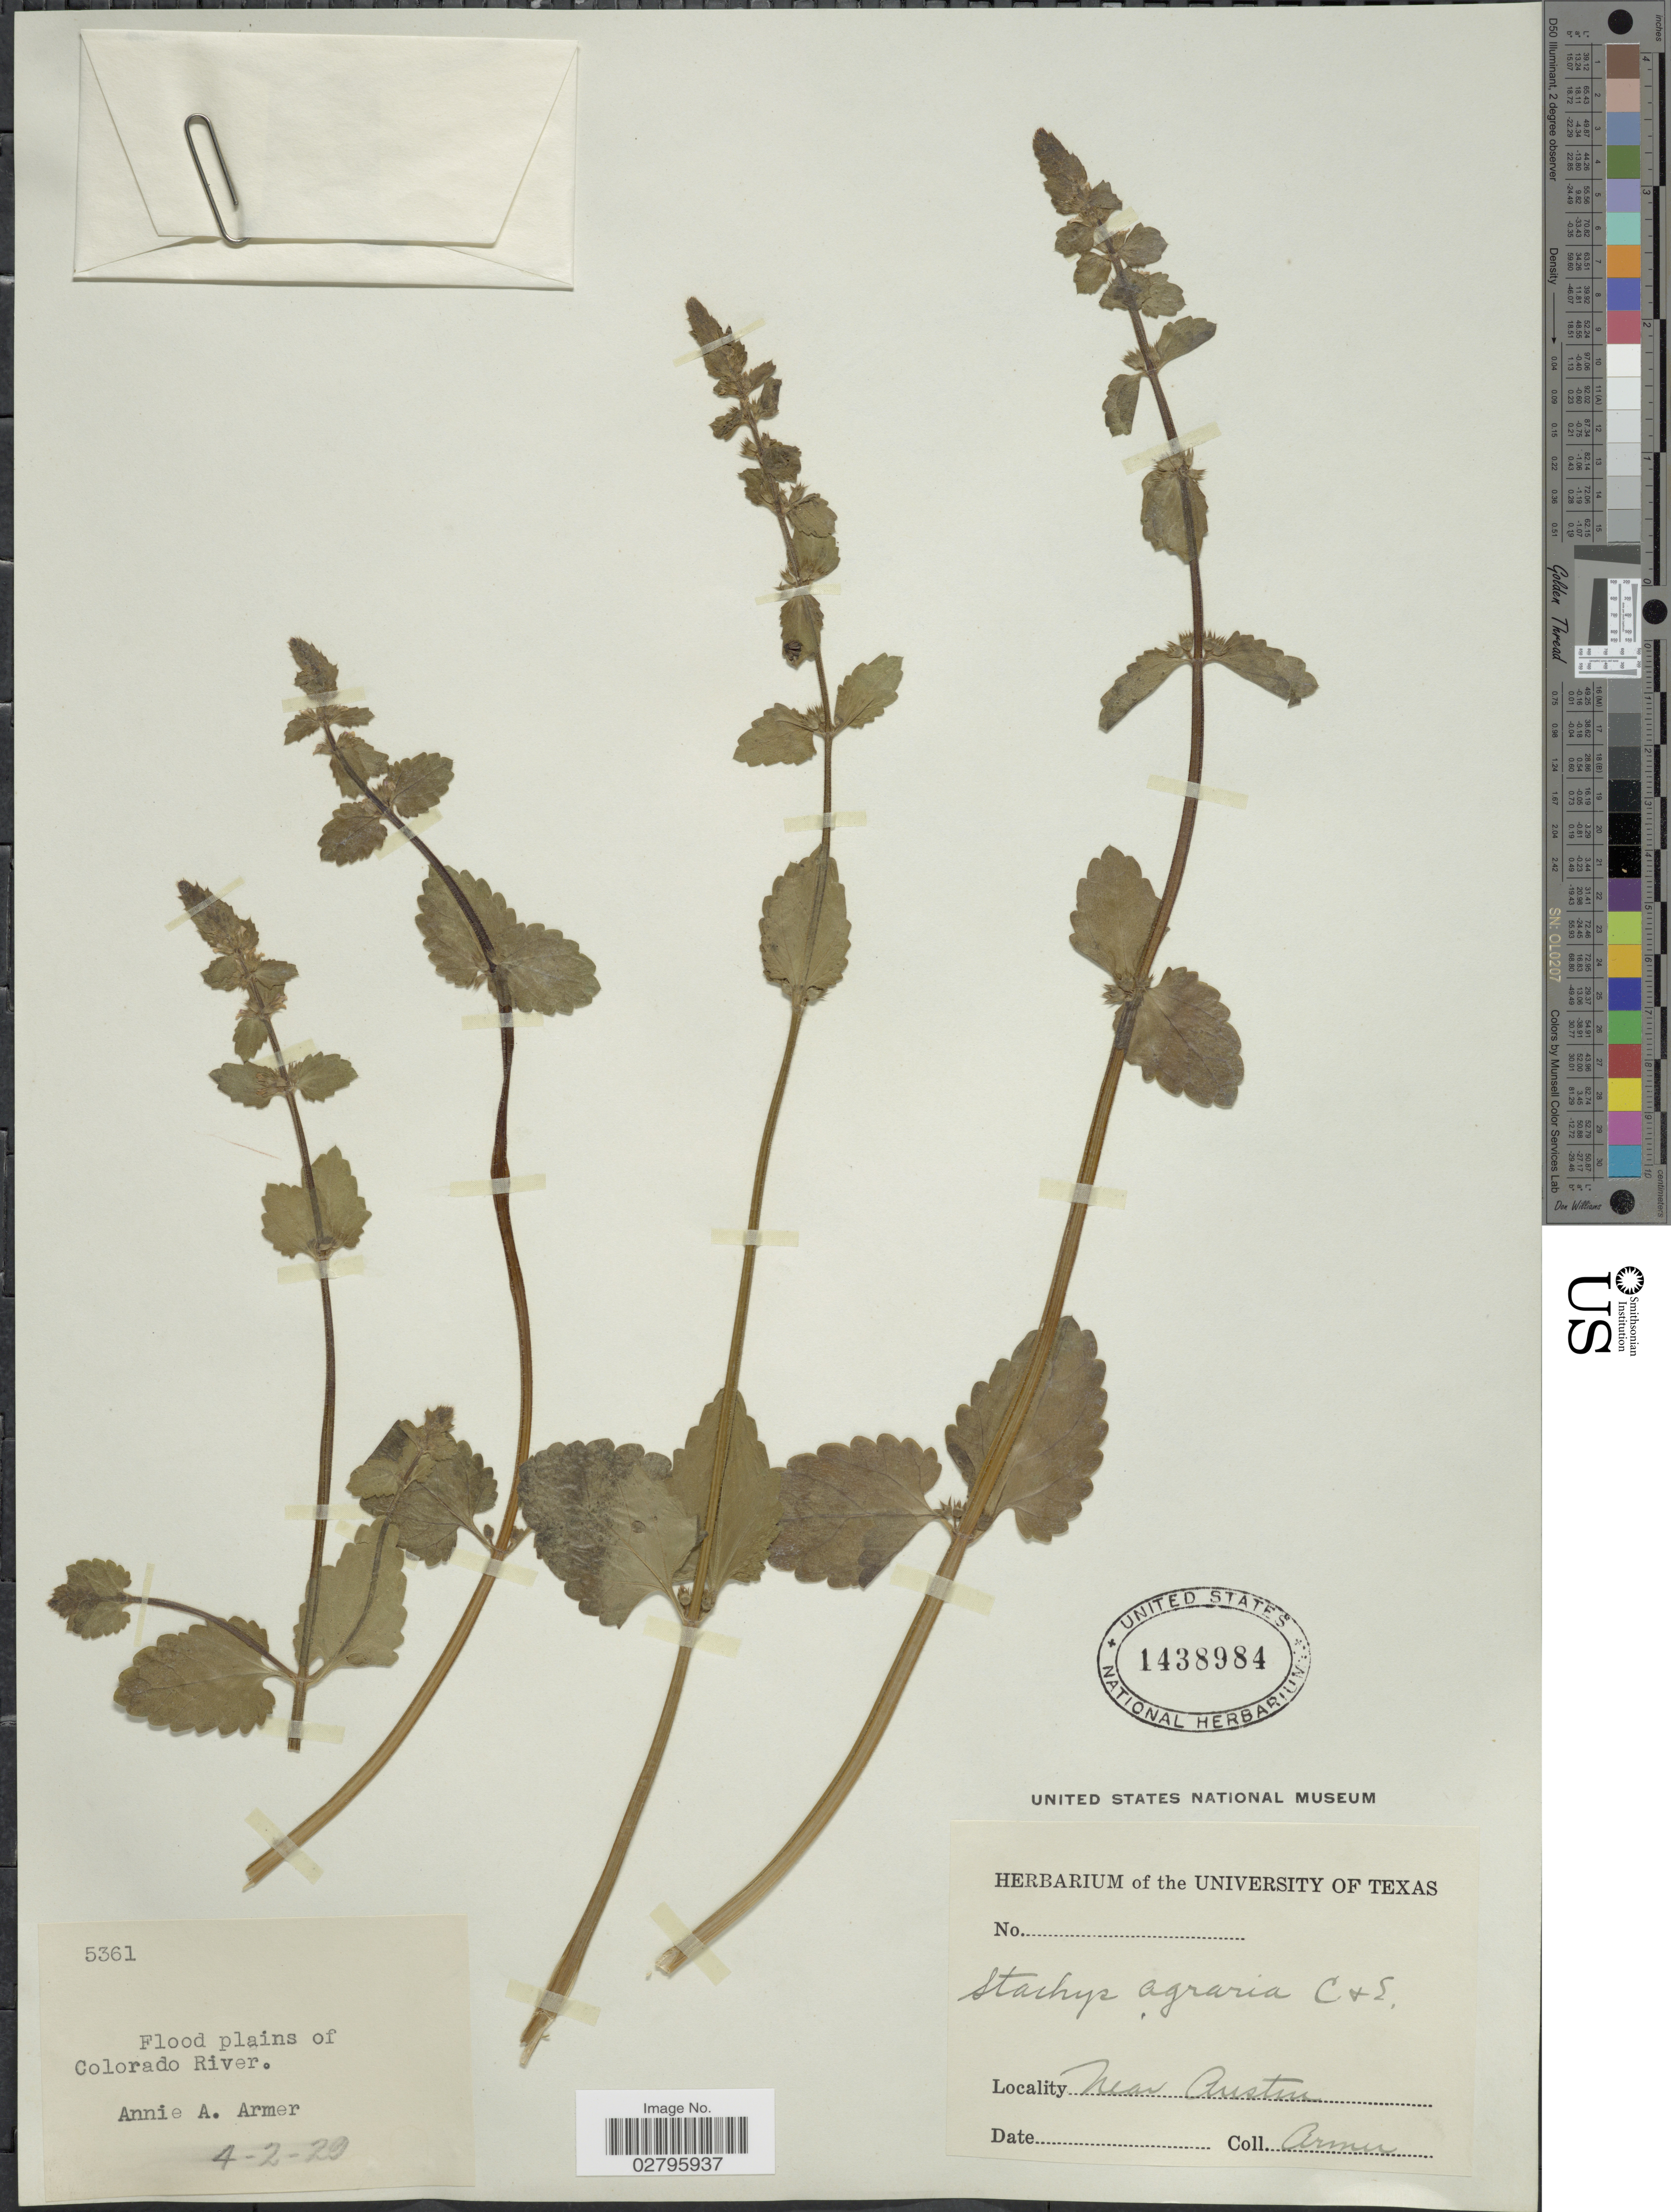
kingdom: Plantae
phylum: Tracheophyta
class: Magnoliopsida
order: Lamiales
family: Lamiaceae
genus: Stachys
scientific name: Stachys agraria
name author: Schltdl. & Cham.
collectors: A. Armer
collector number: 5361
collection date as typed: Transcribed d/m/y: 2/4/29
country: United States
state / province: Texas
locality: Flood plains of Colorado River. Near Austin.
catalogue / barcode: US 1438984